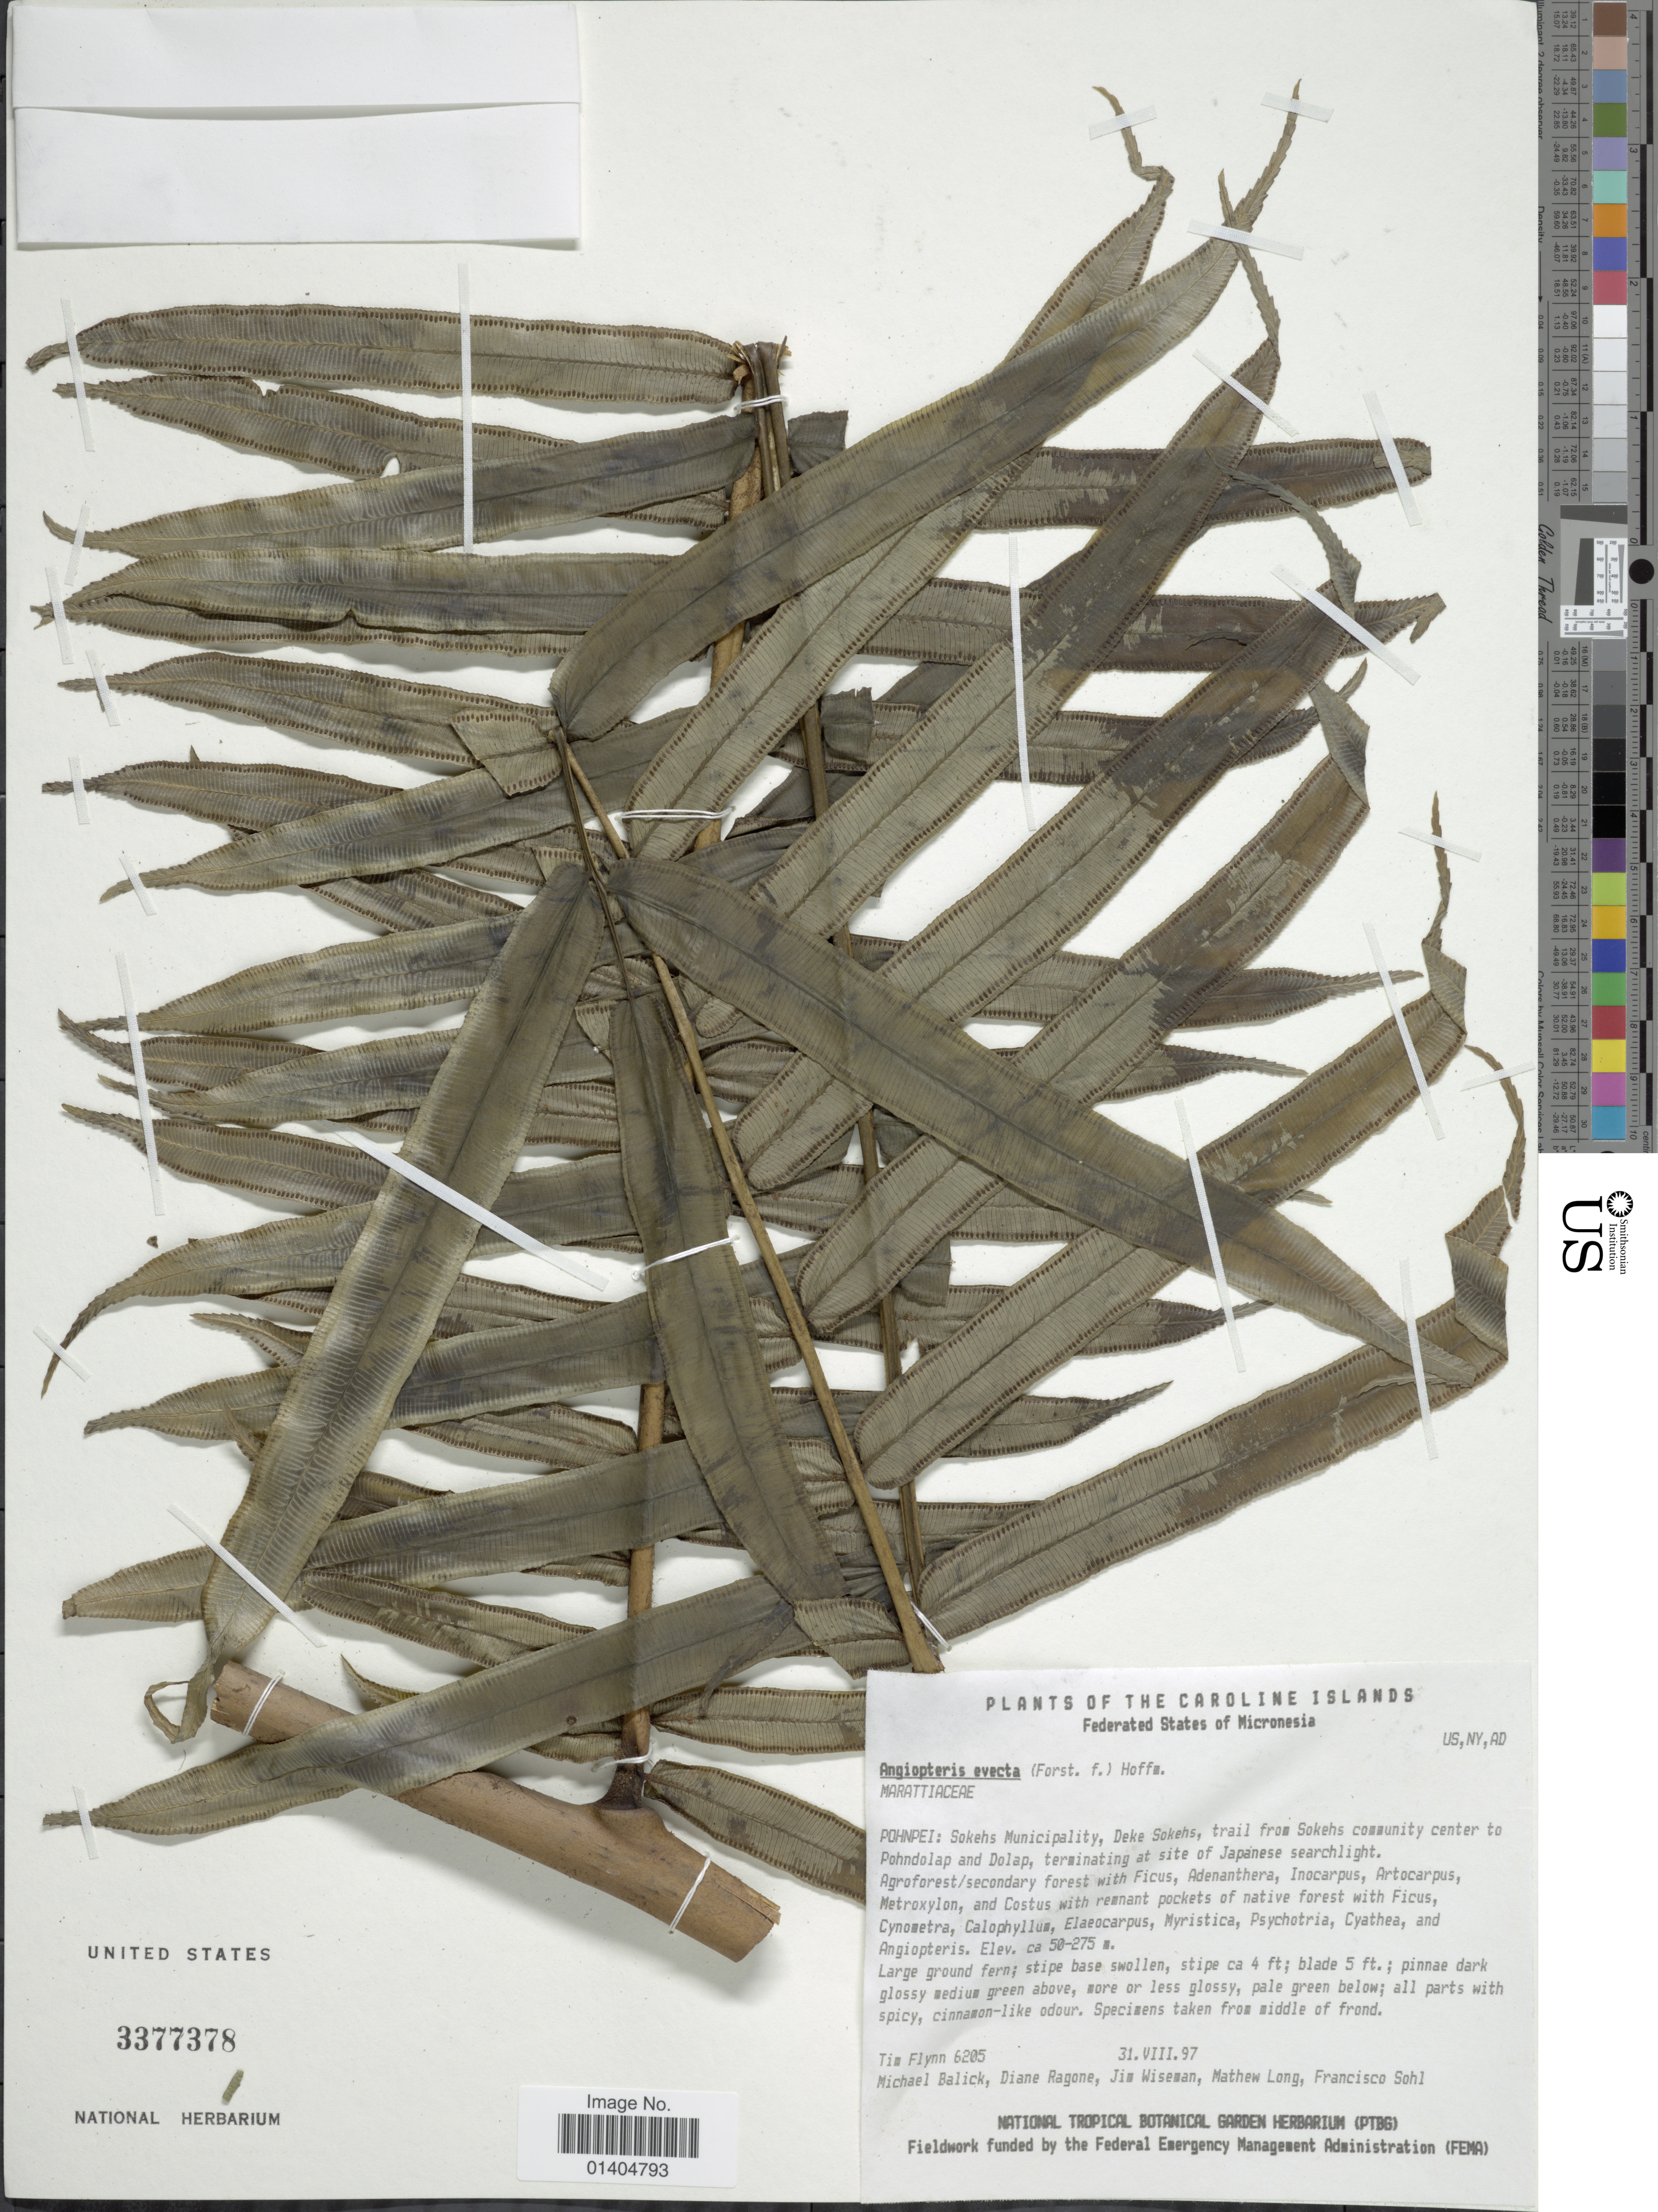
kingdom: Plantae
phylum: Tracheophyta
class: Polypodiopsida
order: Marattiales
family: Marattiaceae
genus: Angiopteris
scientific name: Angiopteris evecta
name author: (G. Forst.) Hoffm.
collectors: T. Flynn, M. J. Balick, D. Ragone, J. Wiseman & et al.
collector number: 6205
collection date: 1997-08-31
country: Micronesia, Federated States of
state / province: Pohnpei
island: Pohnpei [Ponape]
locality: Sokehs Municipality, Deke Sokehs, trail fromSokehs community center to Pohndolap an Dolap, terminated at site of Japanese searchlight. Caroline islands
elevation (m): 50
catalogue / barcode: US 3377378